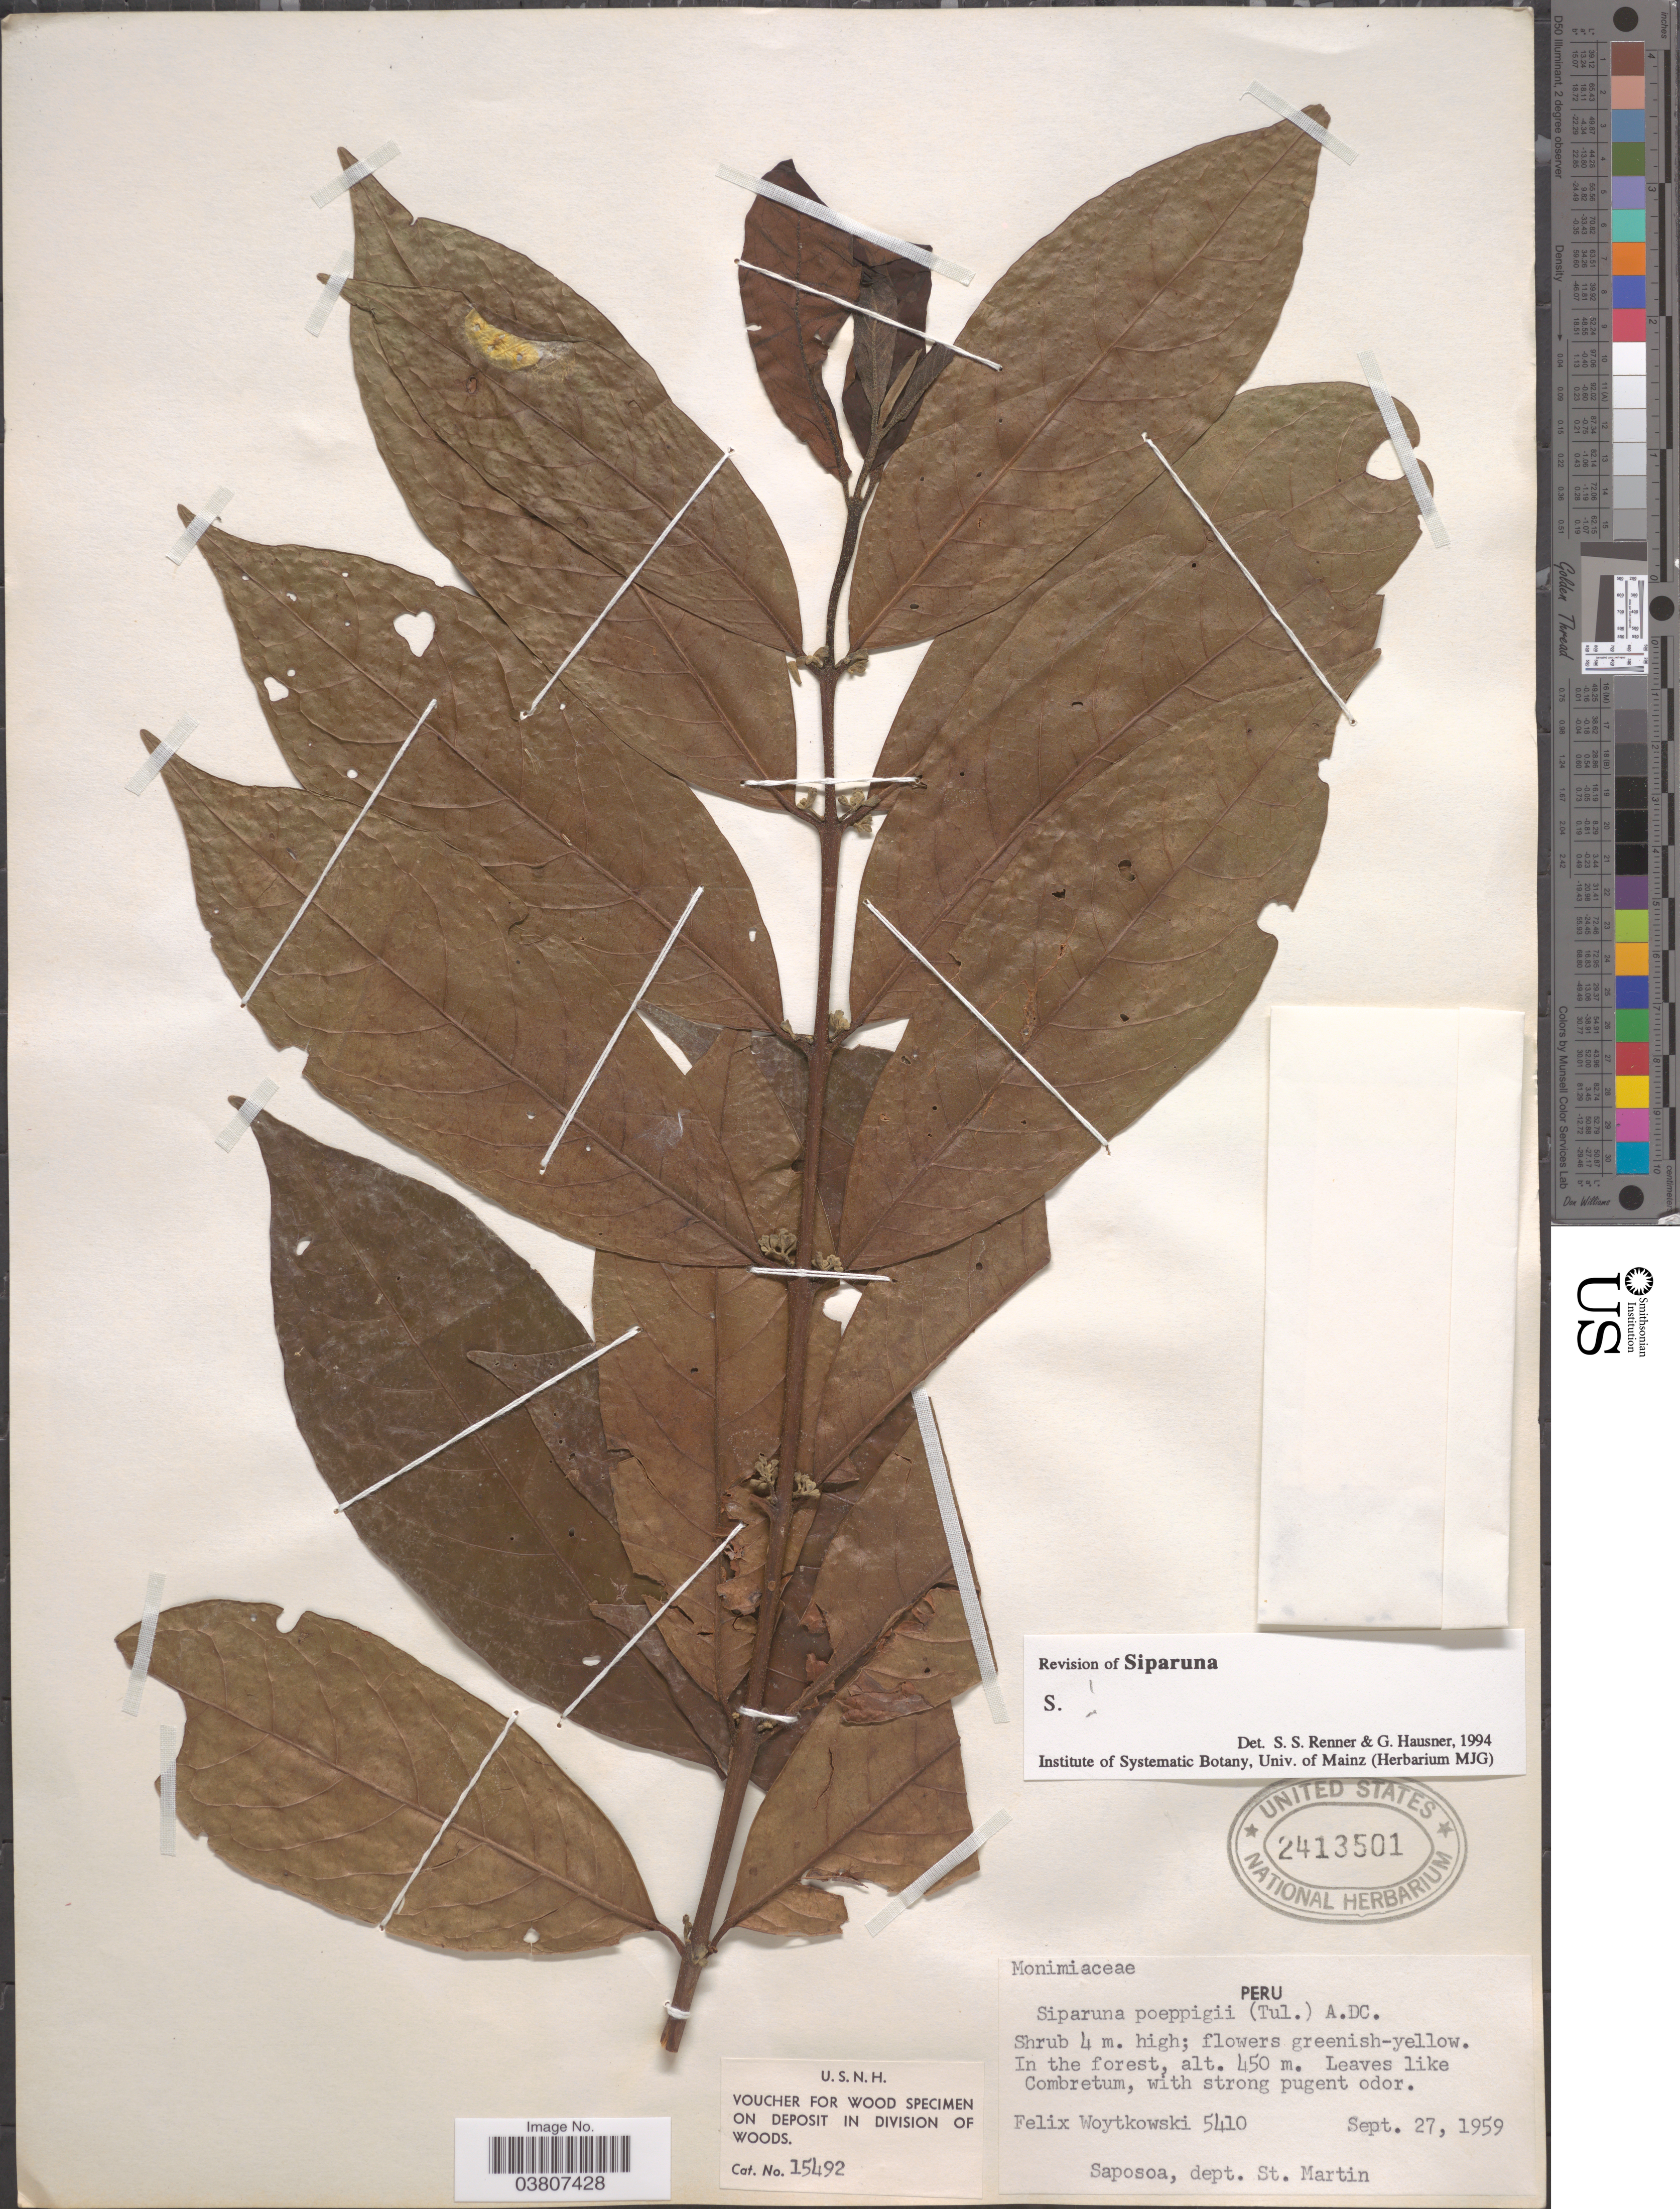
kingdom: Plantae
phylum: Tracheophyta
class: Magnoliopsida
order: Laurales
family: Siparunaceae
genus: Siparuna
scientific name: Siparuna poeppigii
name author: (Tul.) A. DC.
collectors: F. Woytkowski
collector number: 5410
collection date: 1959-09-27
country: Peru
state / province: San Martín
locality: Saposoa, dept. St. Martin.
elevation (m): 450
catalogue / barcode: US 2413501